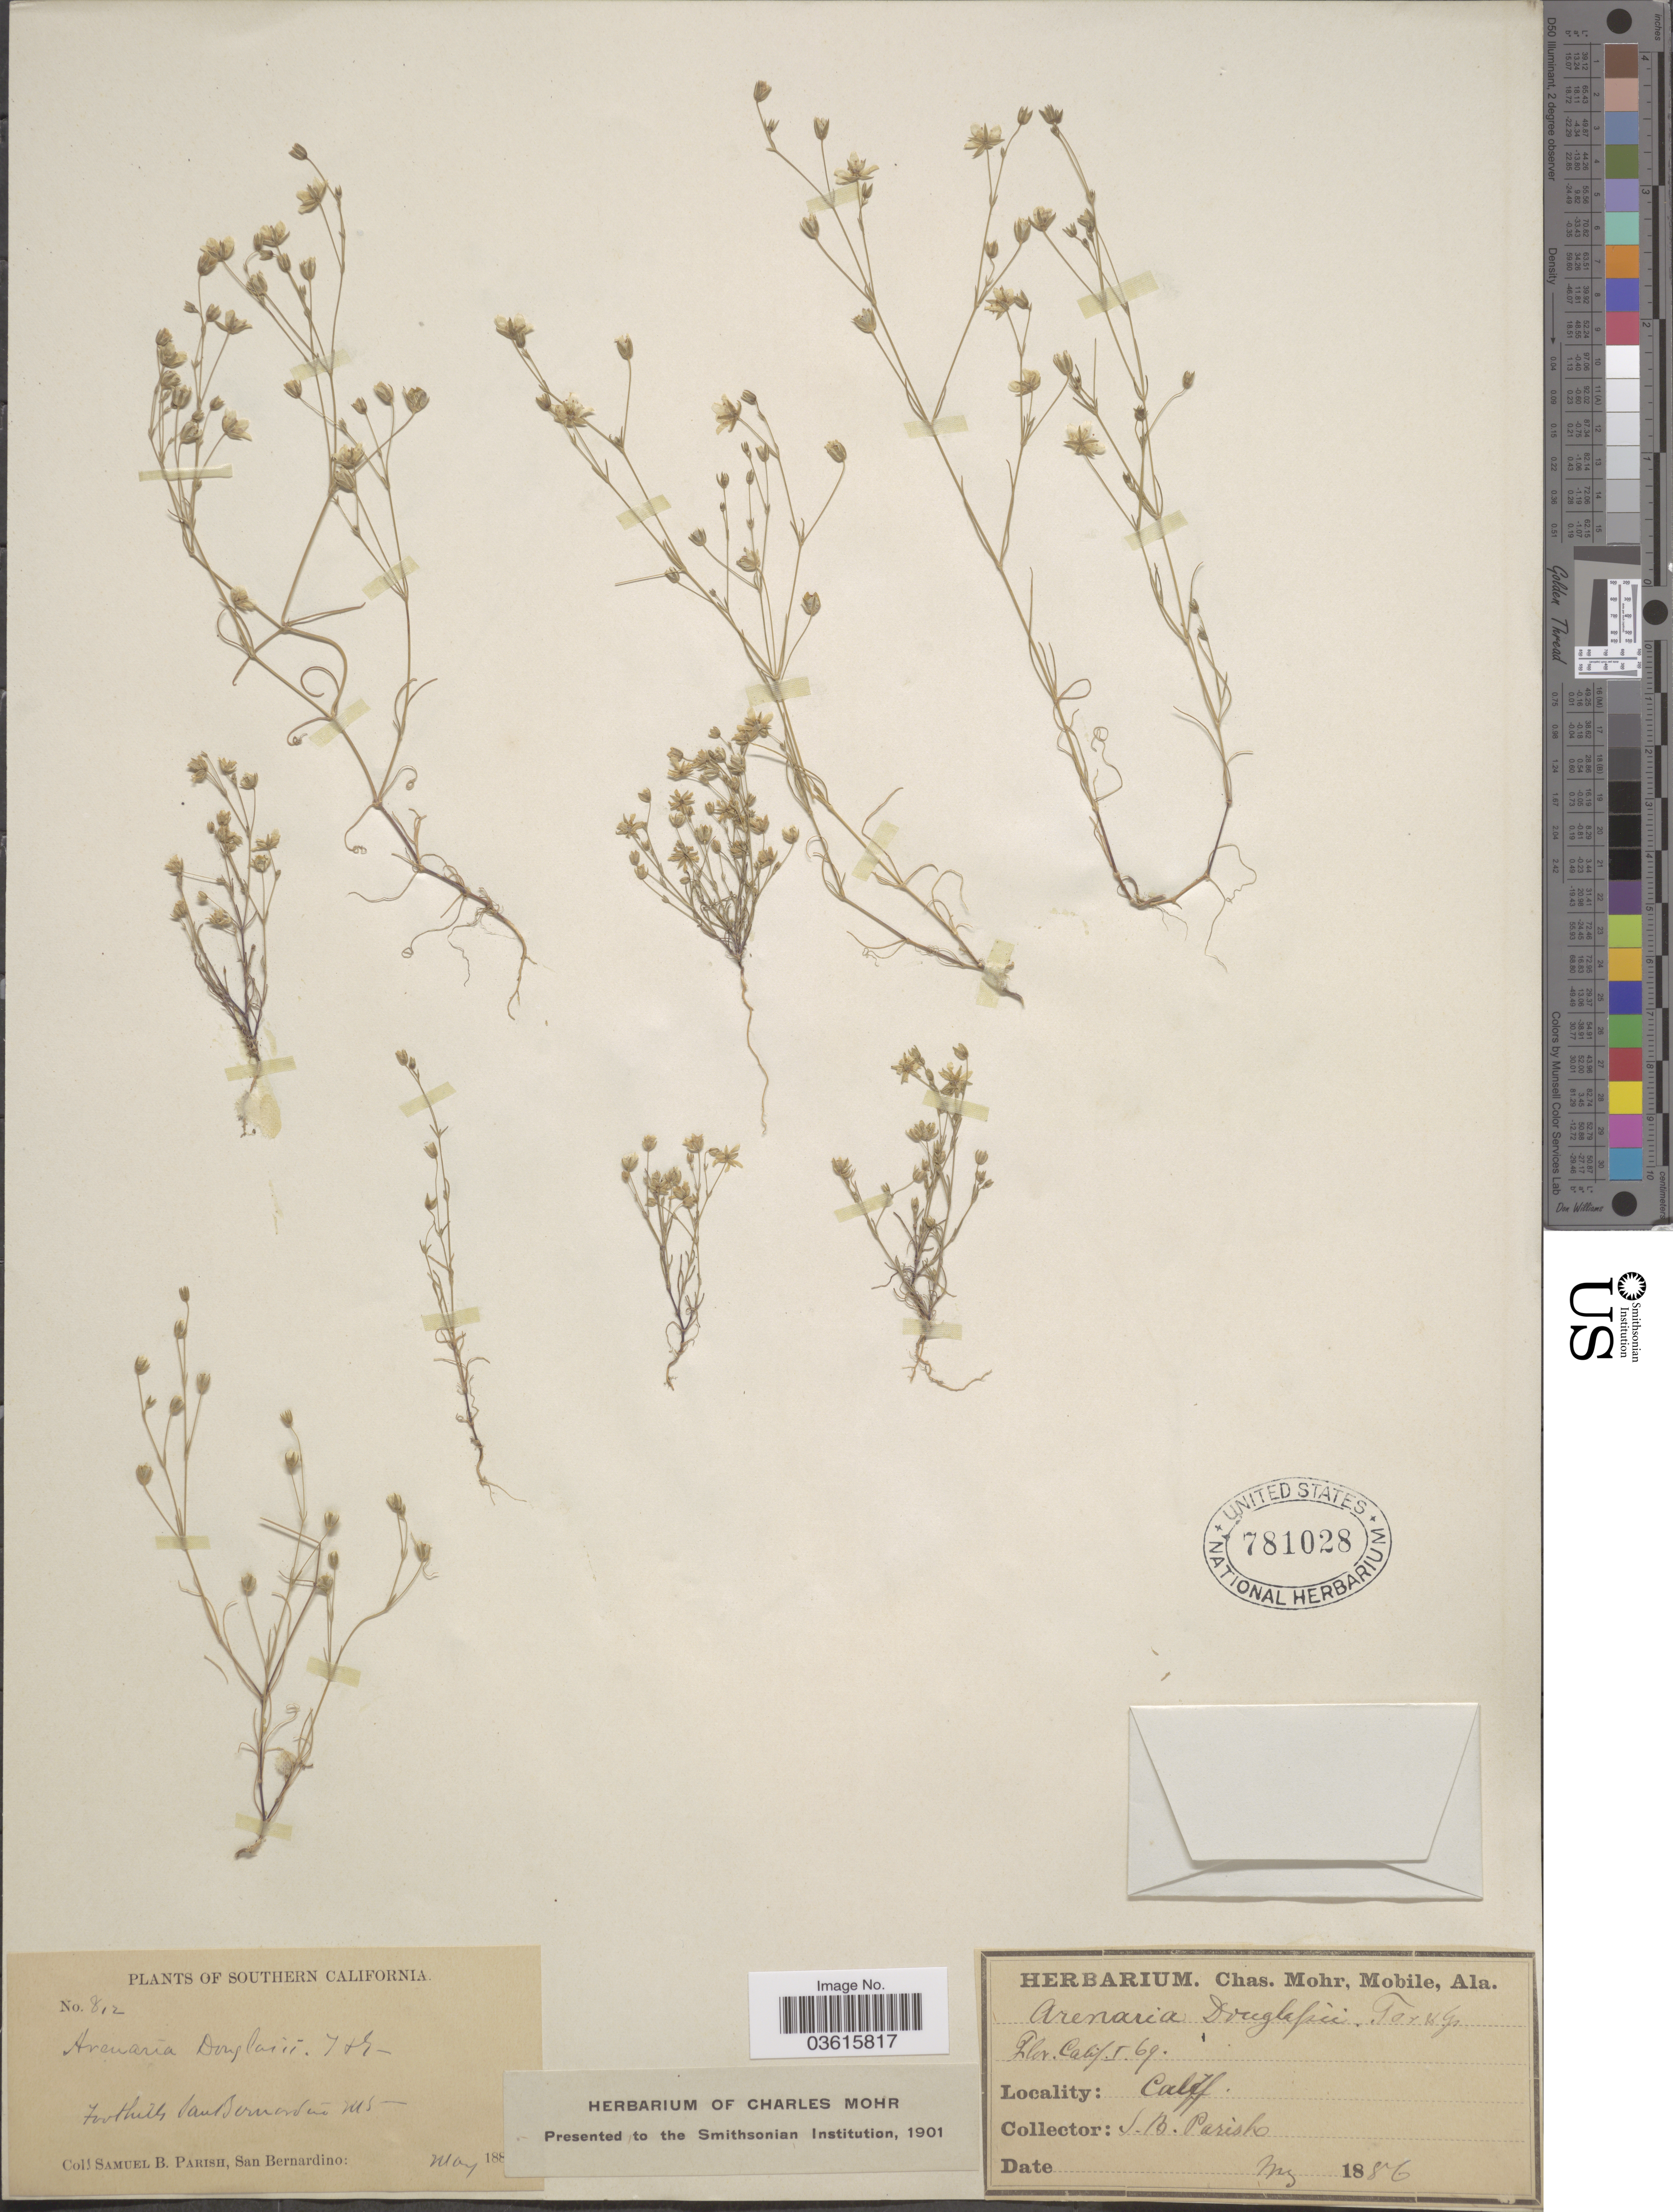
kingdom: Plantae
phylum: Tracheophyta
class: Magnoliopsida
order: Caryophyllales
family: Caryophyllaceae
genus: Minuartia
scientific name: Minuartia douglasii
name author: Mattf.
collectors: S. B. Parish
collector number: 812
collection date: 1886-05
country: United States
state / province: California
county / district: San Bernardino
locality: Southern California. Foothills San Bernardino Mts.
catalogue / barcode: US 781028